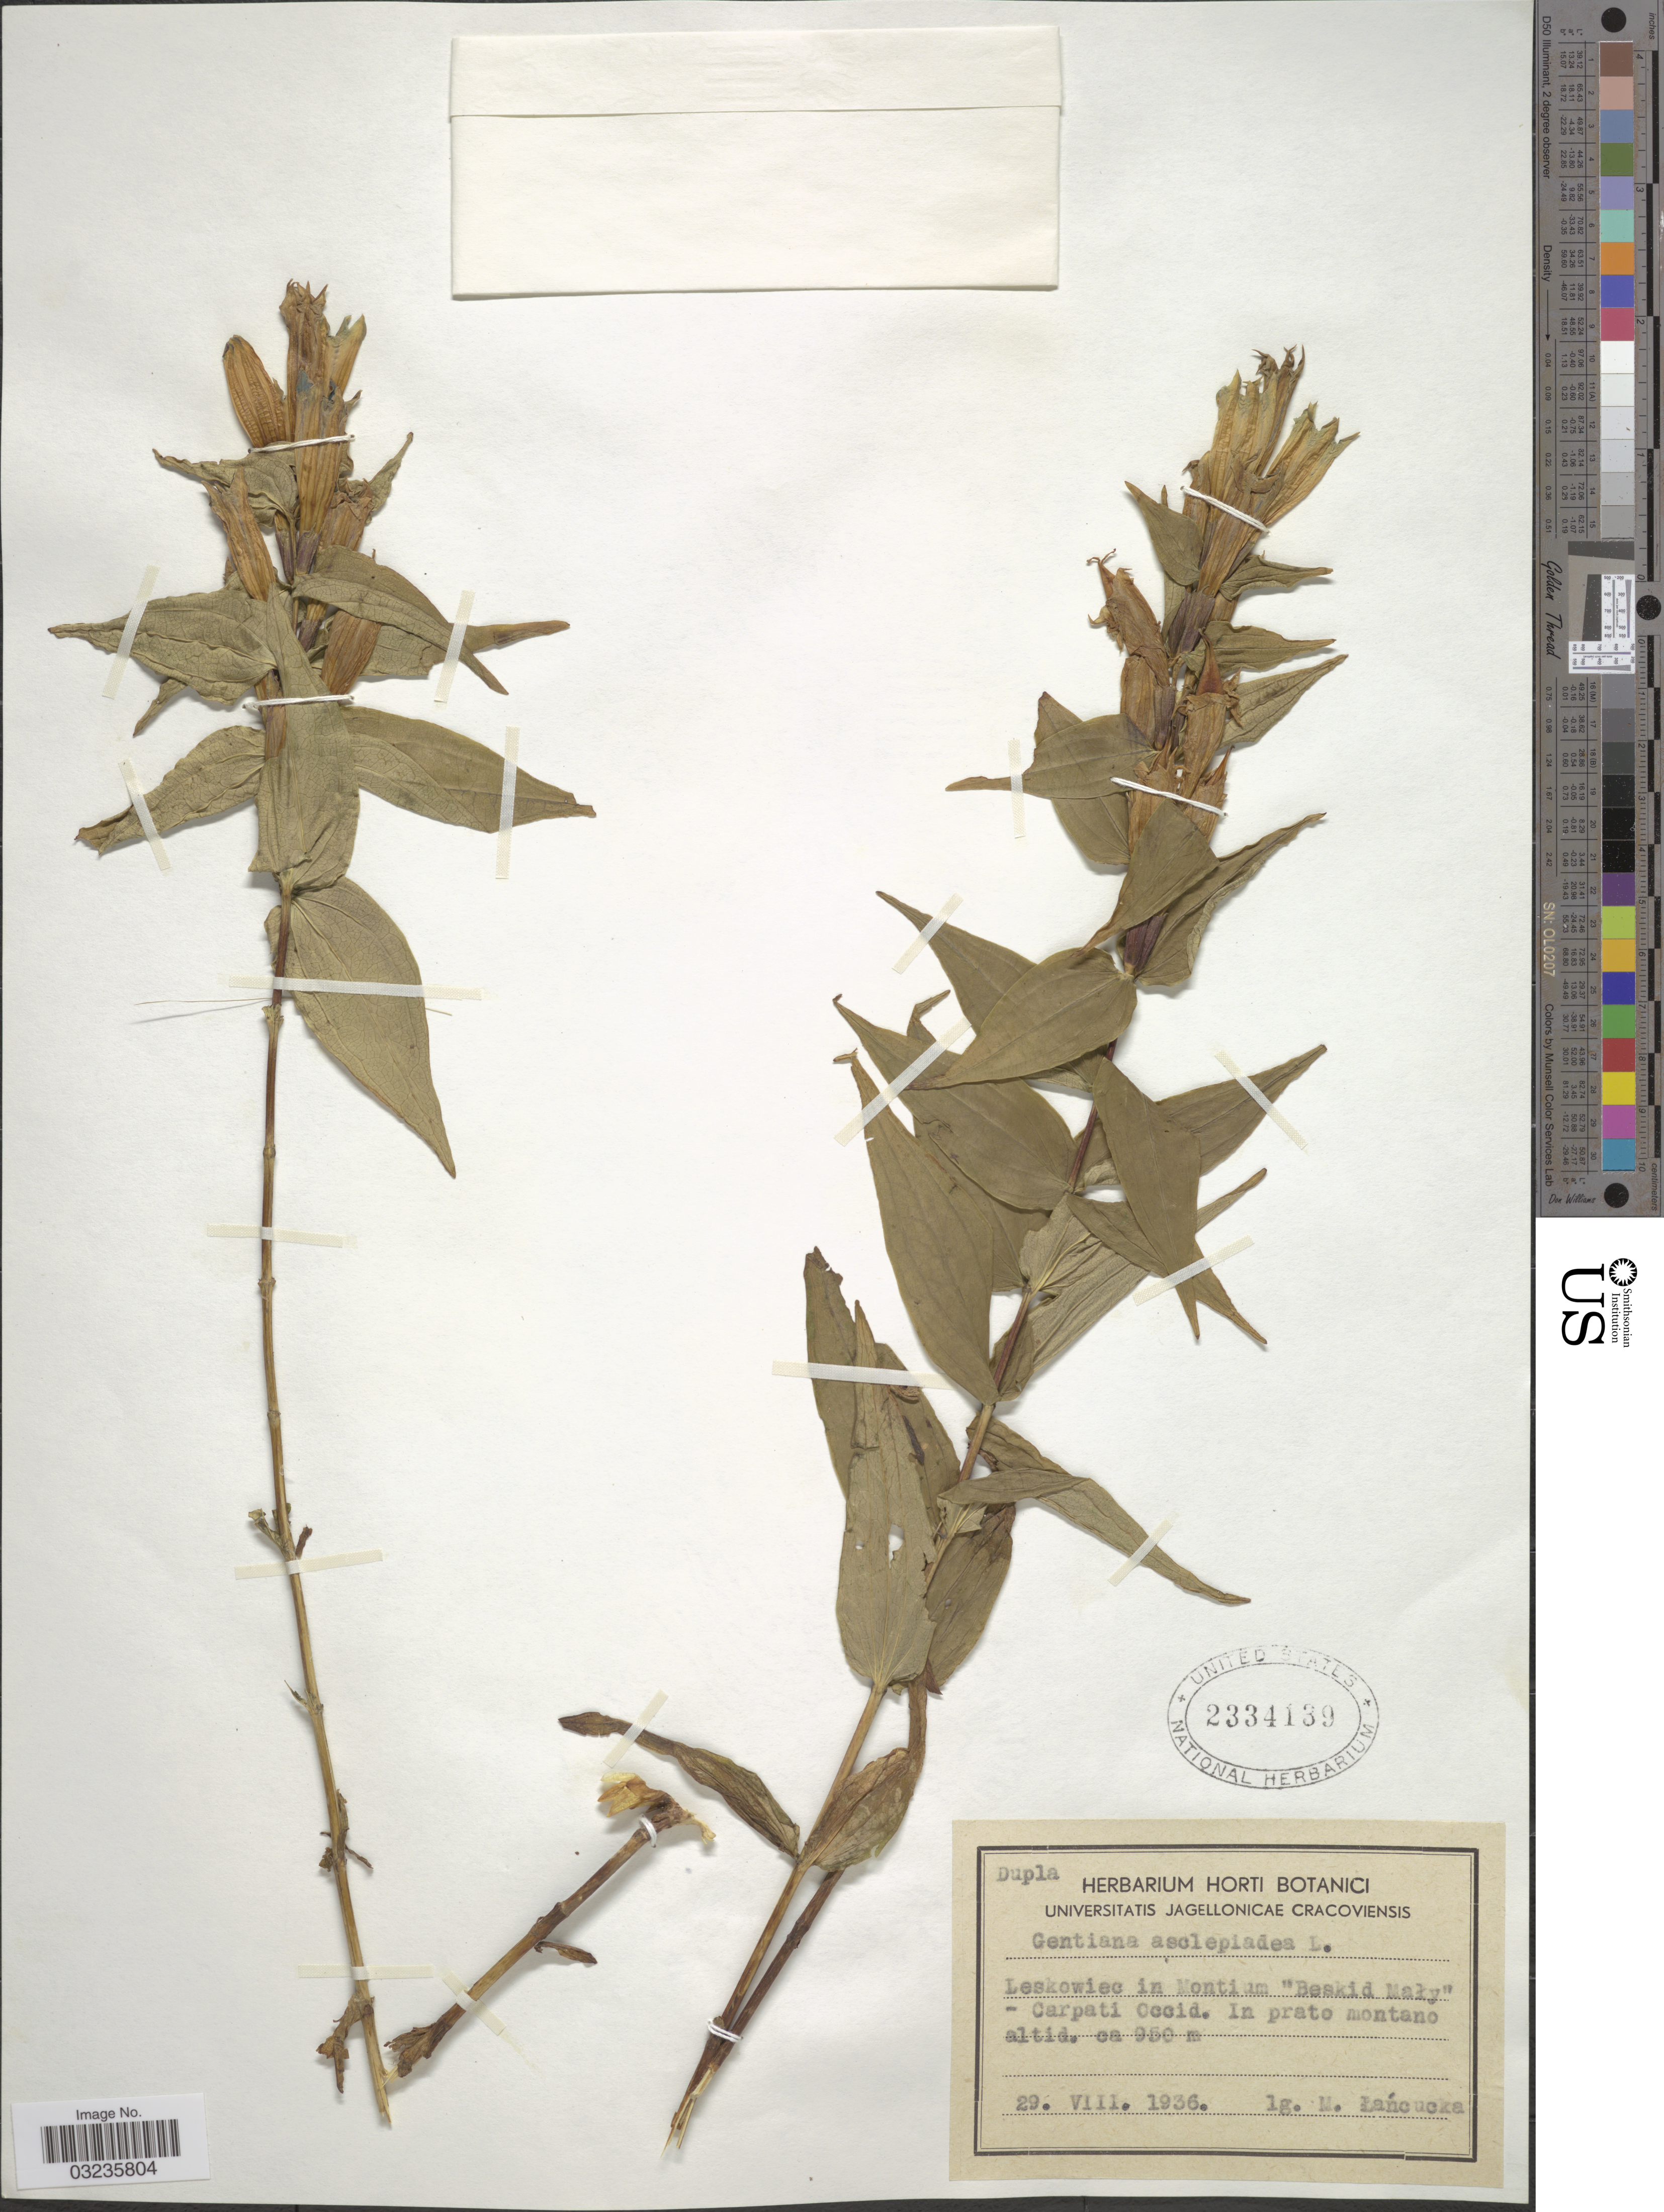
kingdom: Plantae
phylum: Tracheophyta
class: Magnoliopsida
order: Gentianales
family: Gentianaceae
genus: Gentiana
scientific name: Gentiana asclepiadea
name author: L.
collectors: M. Lancucka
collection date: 1936-08-29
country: Poland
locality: Leskowiec in Montium "Beskid Maly" - Carpati Occid. In prato montano.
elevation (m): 950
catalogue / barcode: US 2334139